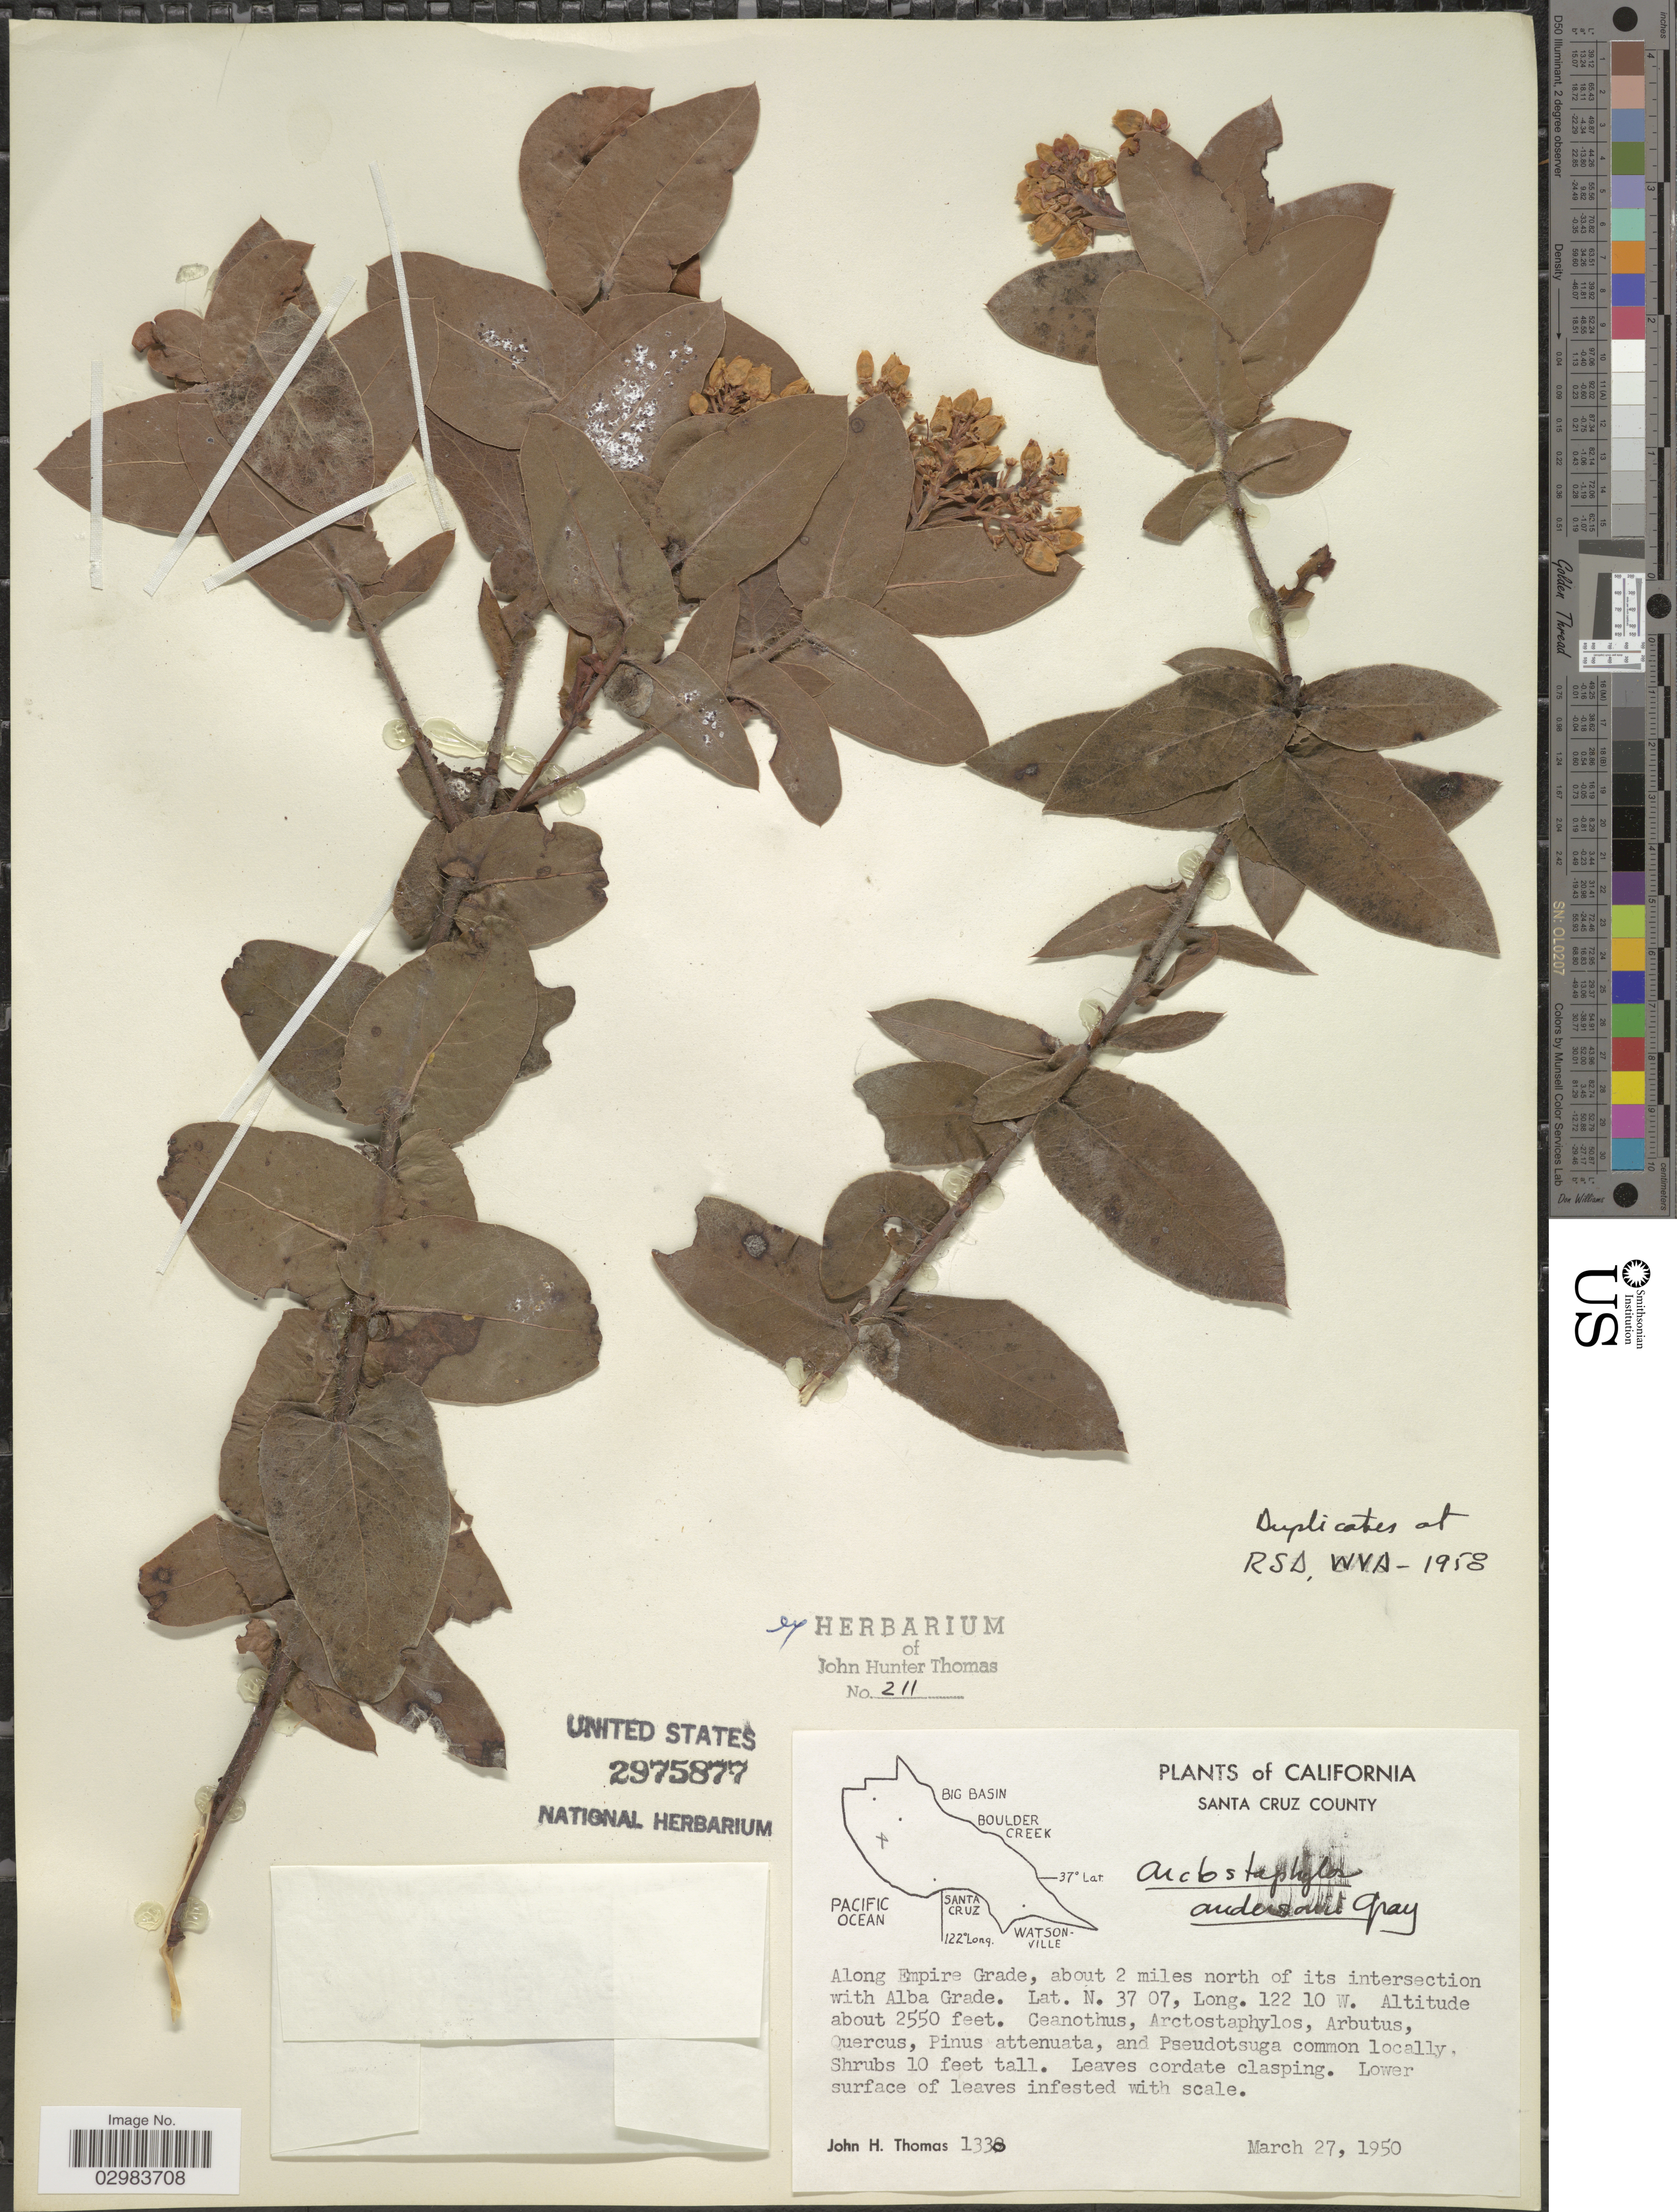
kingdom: Plantae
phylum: Tracheophyta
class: Magnoliopsida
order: Ericales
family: Ericaceae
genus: Arctostaphylos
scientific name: Arctostaphylos andersonii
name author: A. Gray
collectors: J. H. Thomas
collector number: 1330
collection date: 1950-03-27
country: United States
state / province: California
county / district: Santa Cruz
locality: Santa Cruz County.Along Empire Grade, about 2 miles north of its intersection with Alba Grade.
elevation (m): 777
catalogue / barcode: US 2975877